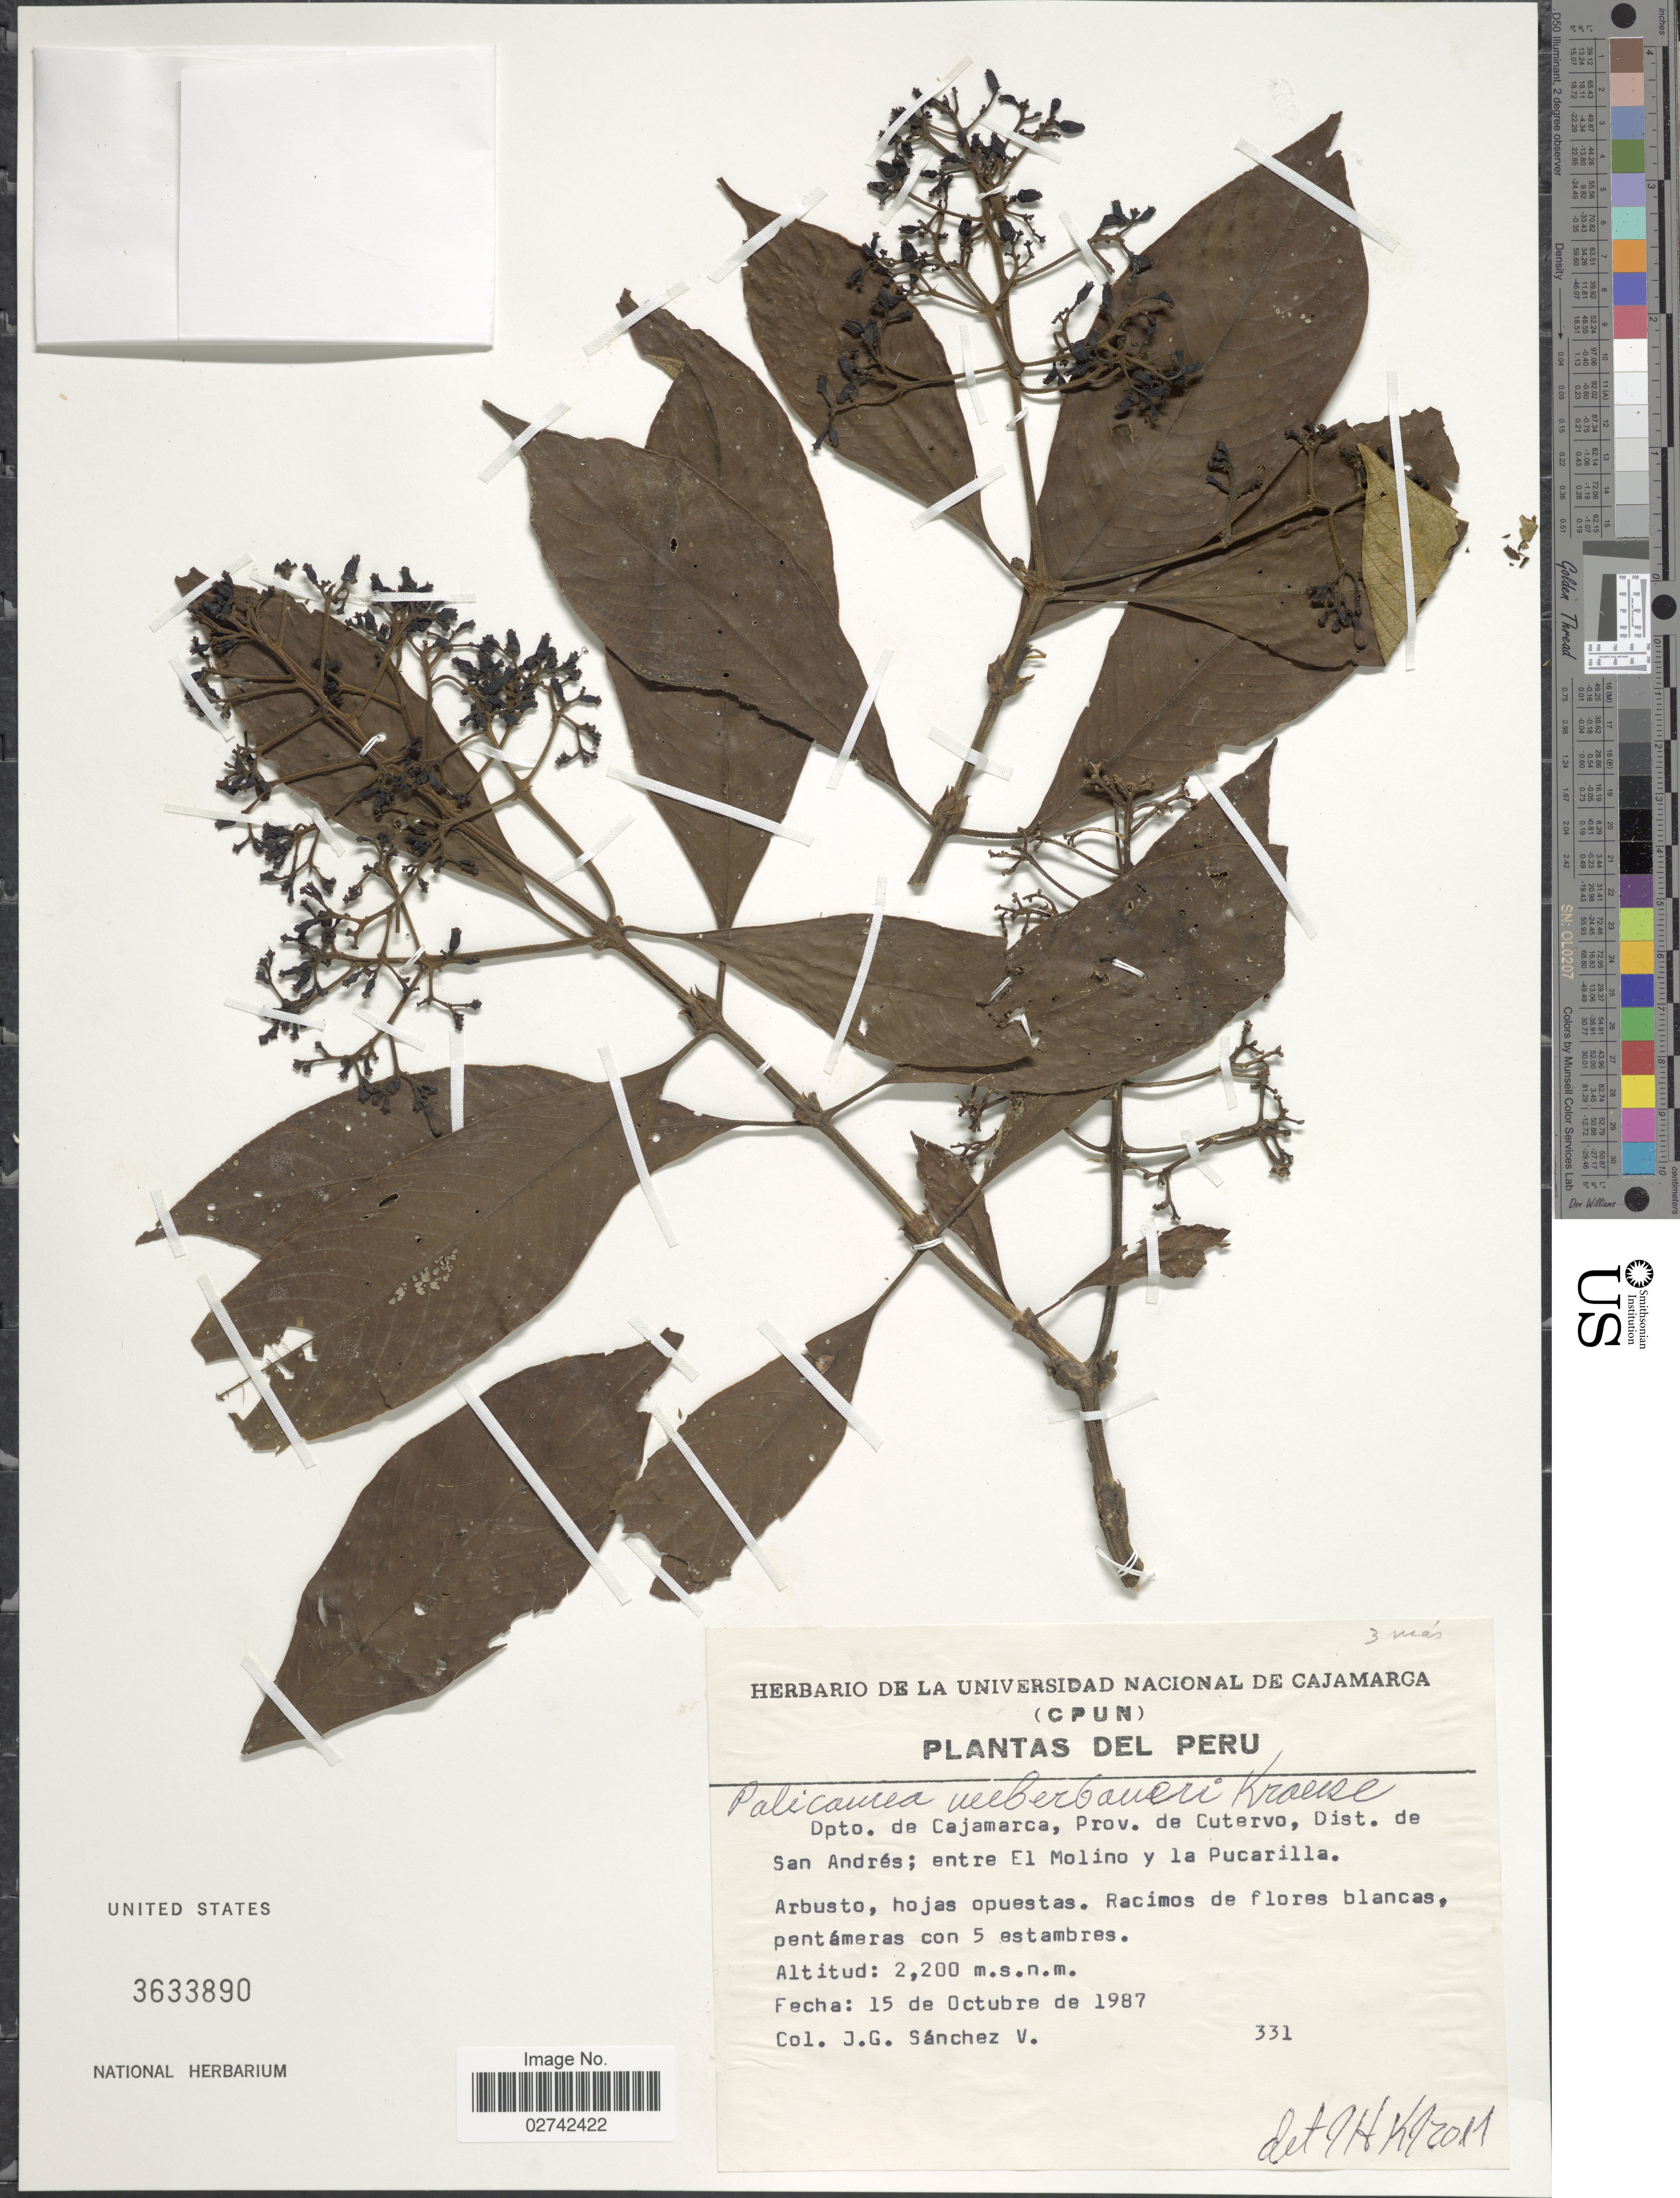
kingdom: Plantae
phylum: Tracheophyta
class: Magnoliopsida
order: Gentianales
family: Rubiaceae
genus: Palicourea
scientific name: Palicourea weberbaueri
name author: K. Krause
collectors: J. Sanchez V.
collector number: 331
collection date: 1987-10-15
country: Peru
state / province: Cajamarca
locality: Prov. de Cutervo, Dist. de San Andres; entre El Molino y la Pucarilla.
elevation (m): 2200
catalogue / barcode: US 3633890